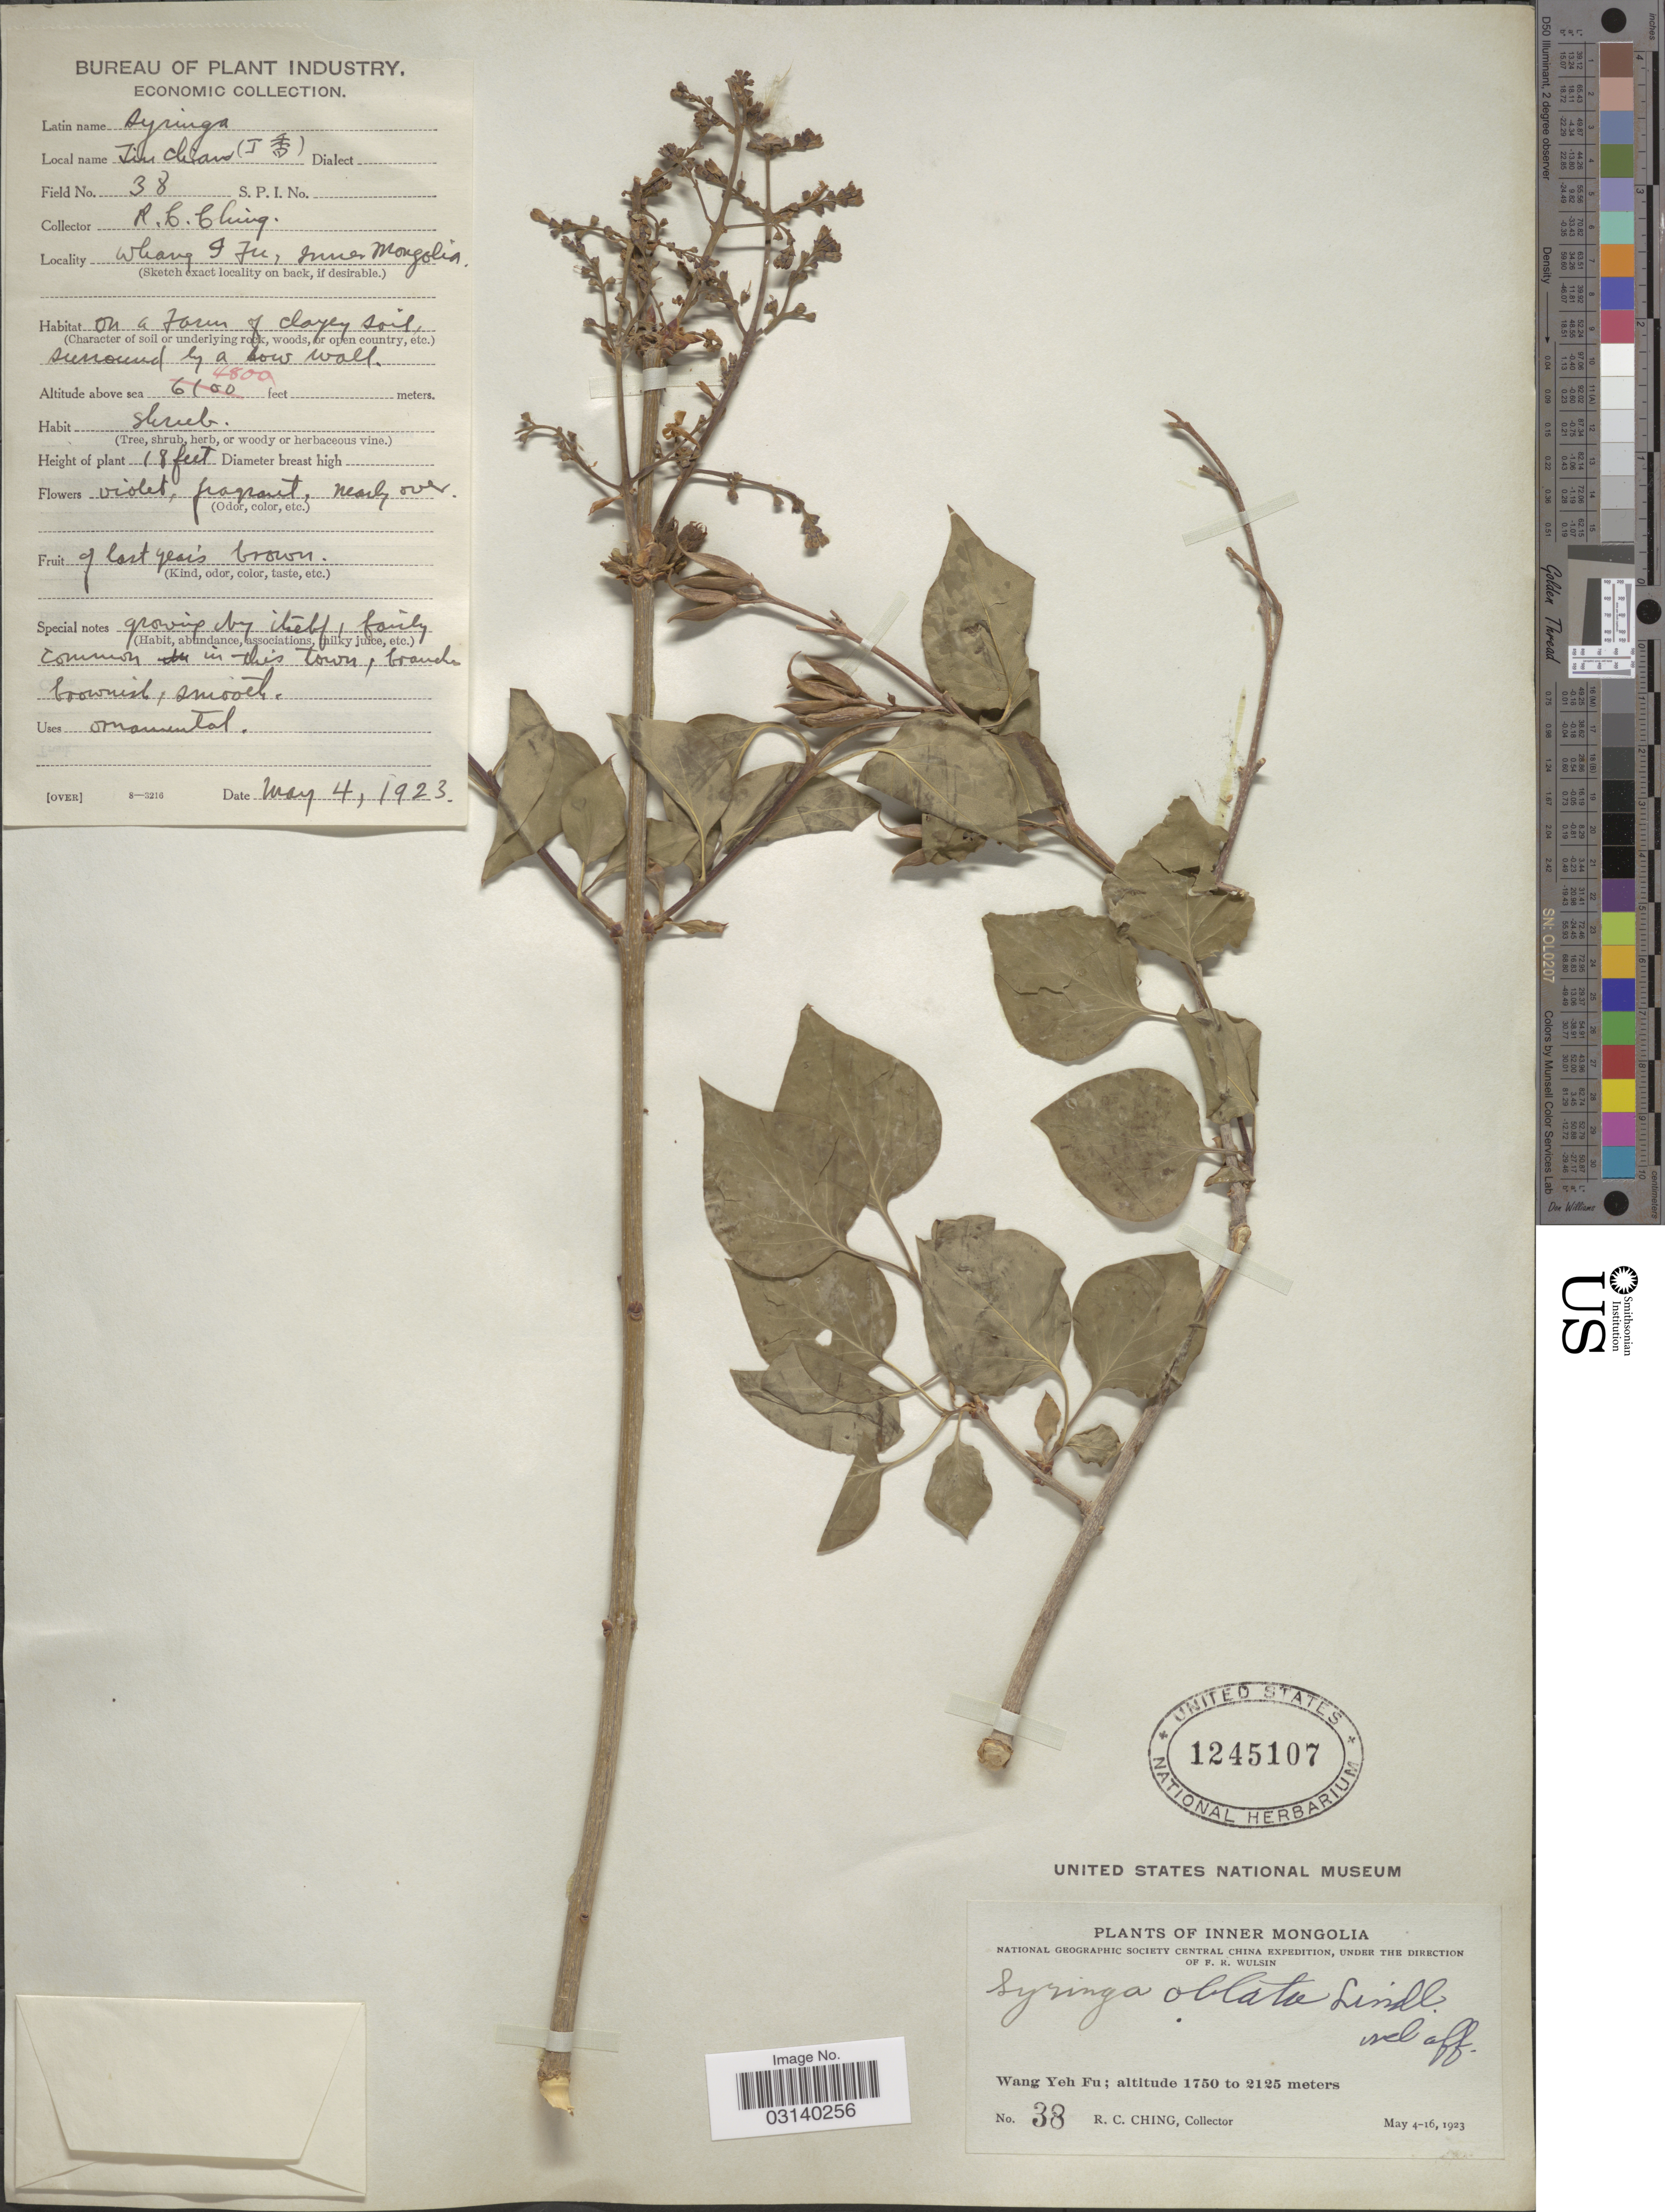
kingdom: Plantae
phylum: Tracheophyta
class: Magnoliopsida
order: Lamiales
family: Oleaceae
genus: Syringa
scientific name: Syringa oblata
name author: Lindl.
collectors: R. C. Ching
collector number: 38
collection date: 1923-05-04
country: China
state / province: Nei Monggol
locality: Inner Mongolia. Wang Yeh Fu.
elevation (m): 1463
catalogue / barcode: US 1245107